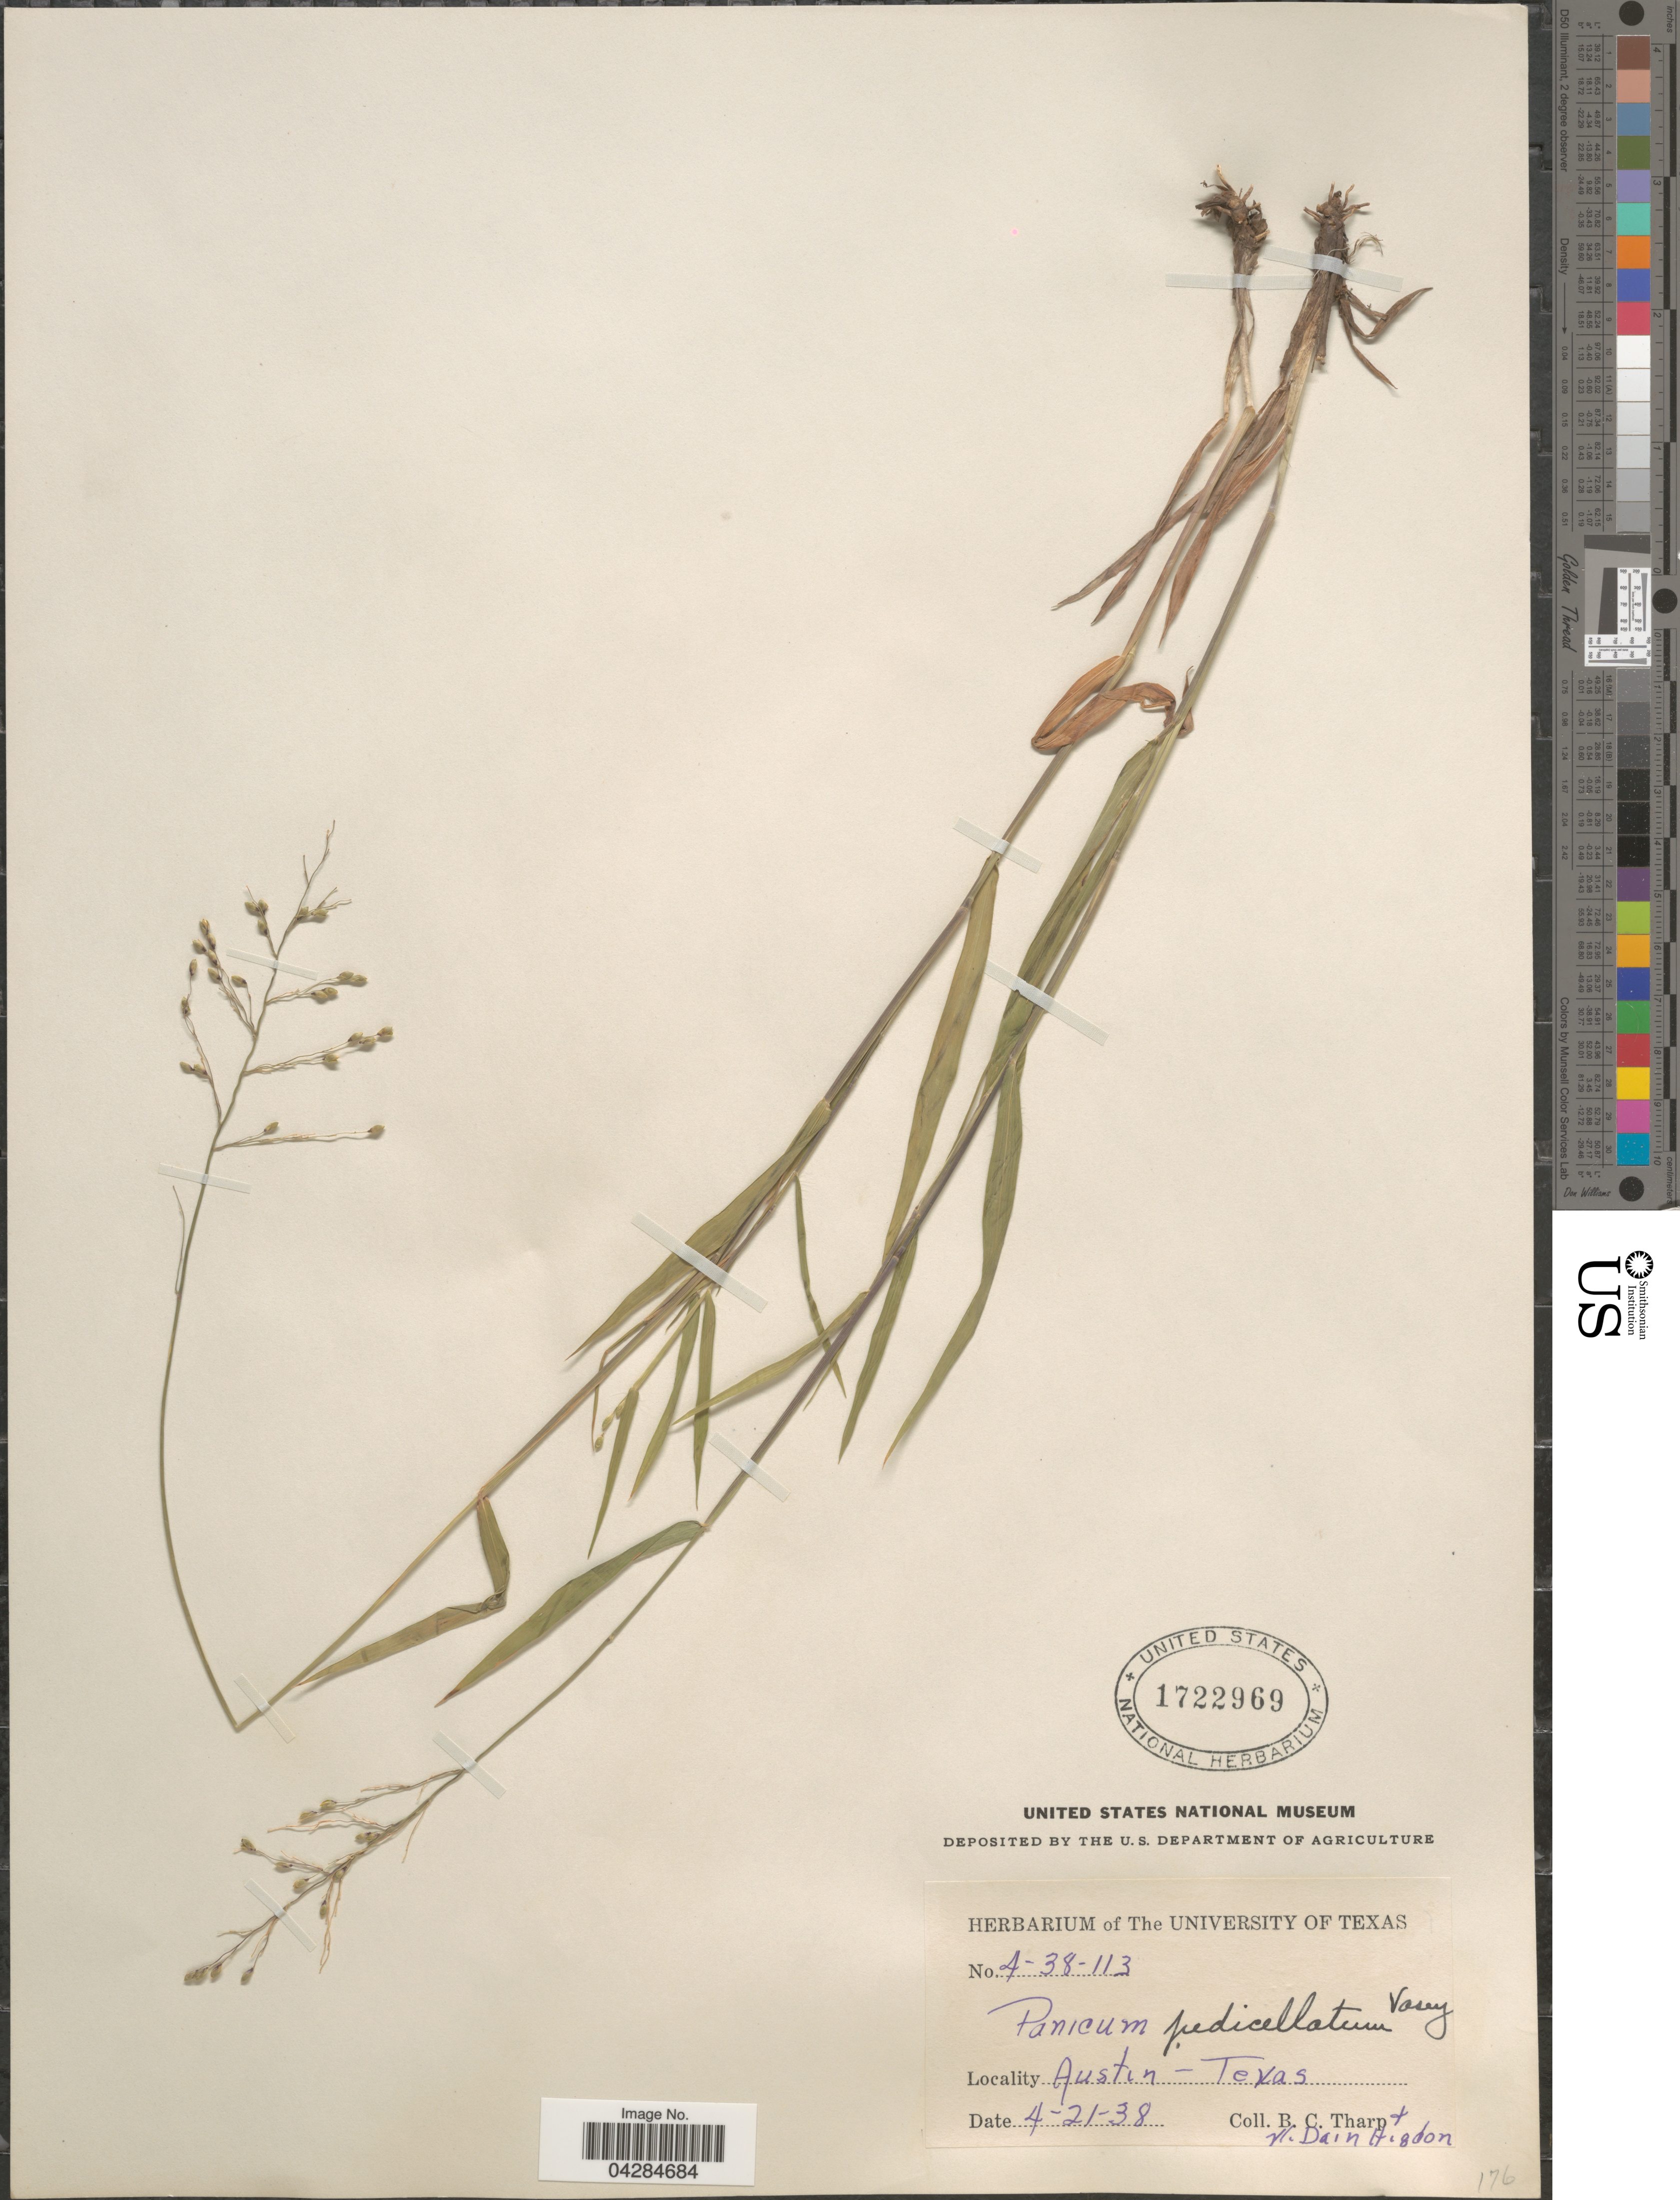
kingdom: Plantae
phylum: Tracheophyta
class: Liliopsida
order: Poales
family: Poaceae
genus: Dichanthelium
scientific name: Dichanthelium pedicellatum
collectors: B. C. Tharp & W. Higdon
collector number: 4-38-113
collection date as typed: Transcribed d/m/y: 21/4/38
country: United States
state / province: Texas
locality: Austin.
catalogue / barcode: US 1722969